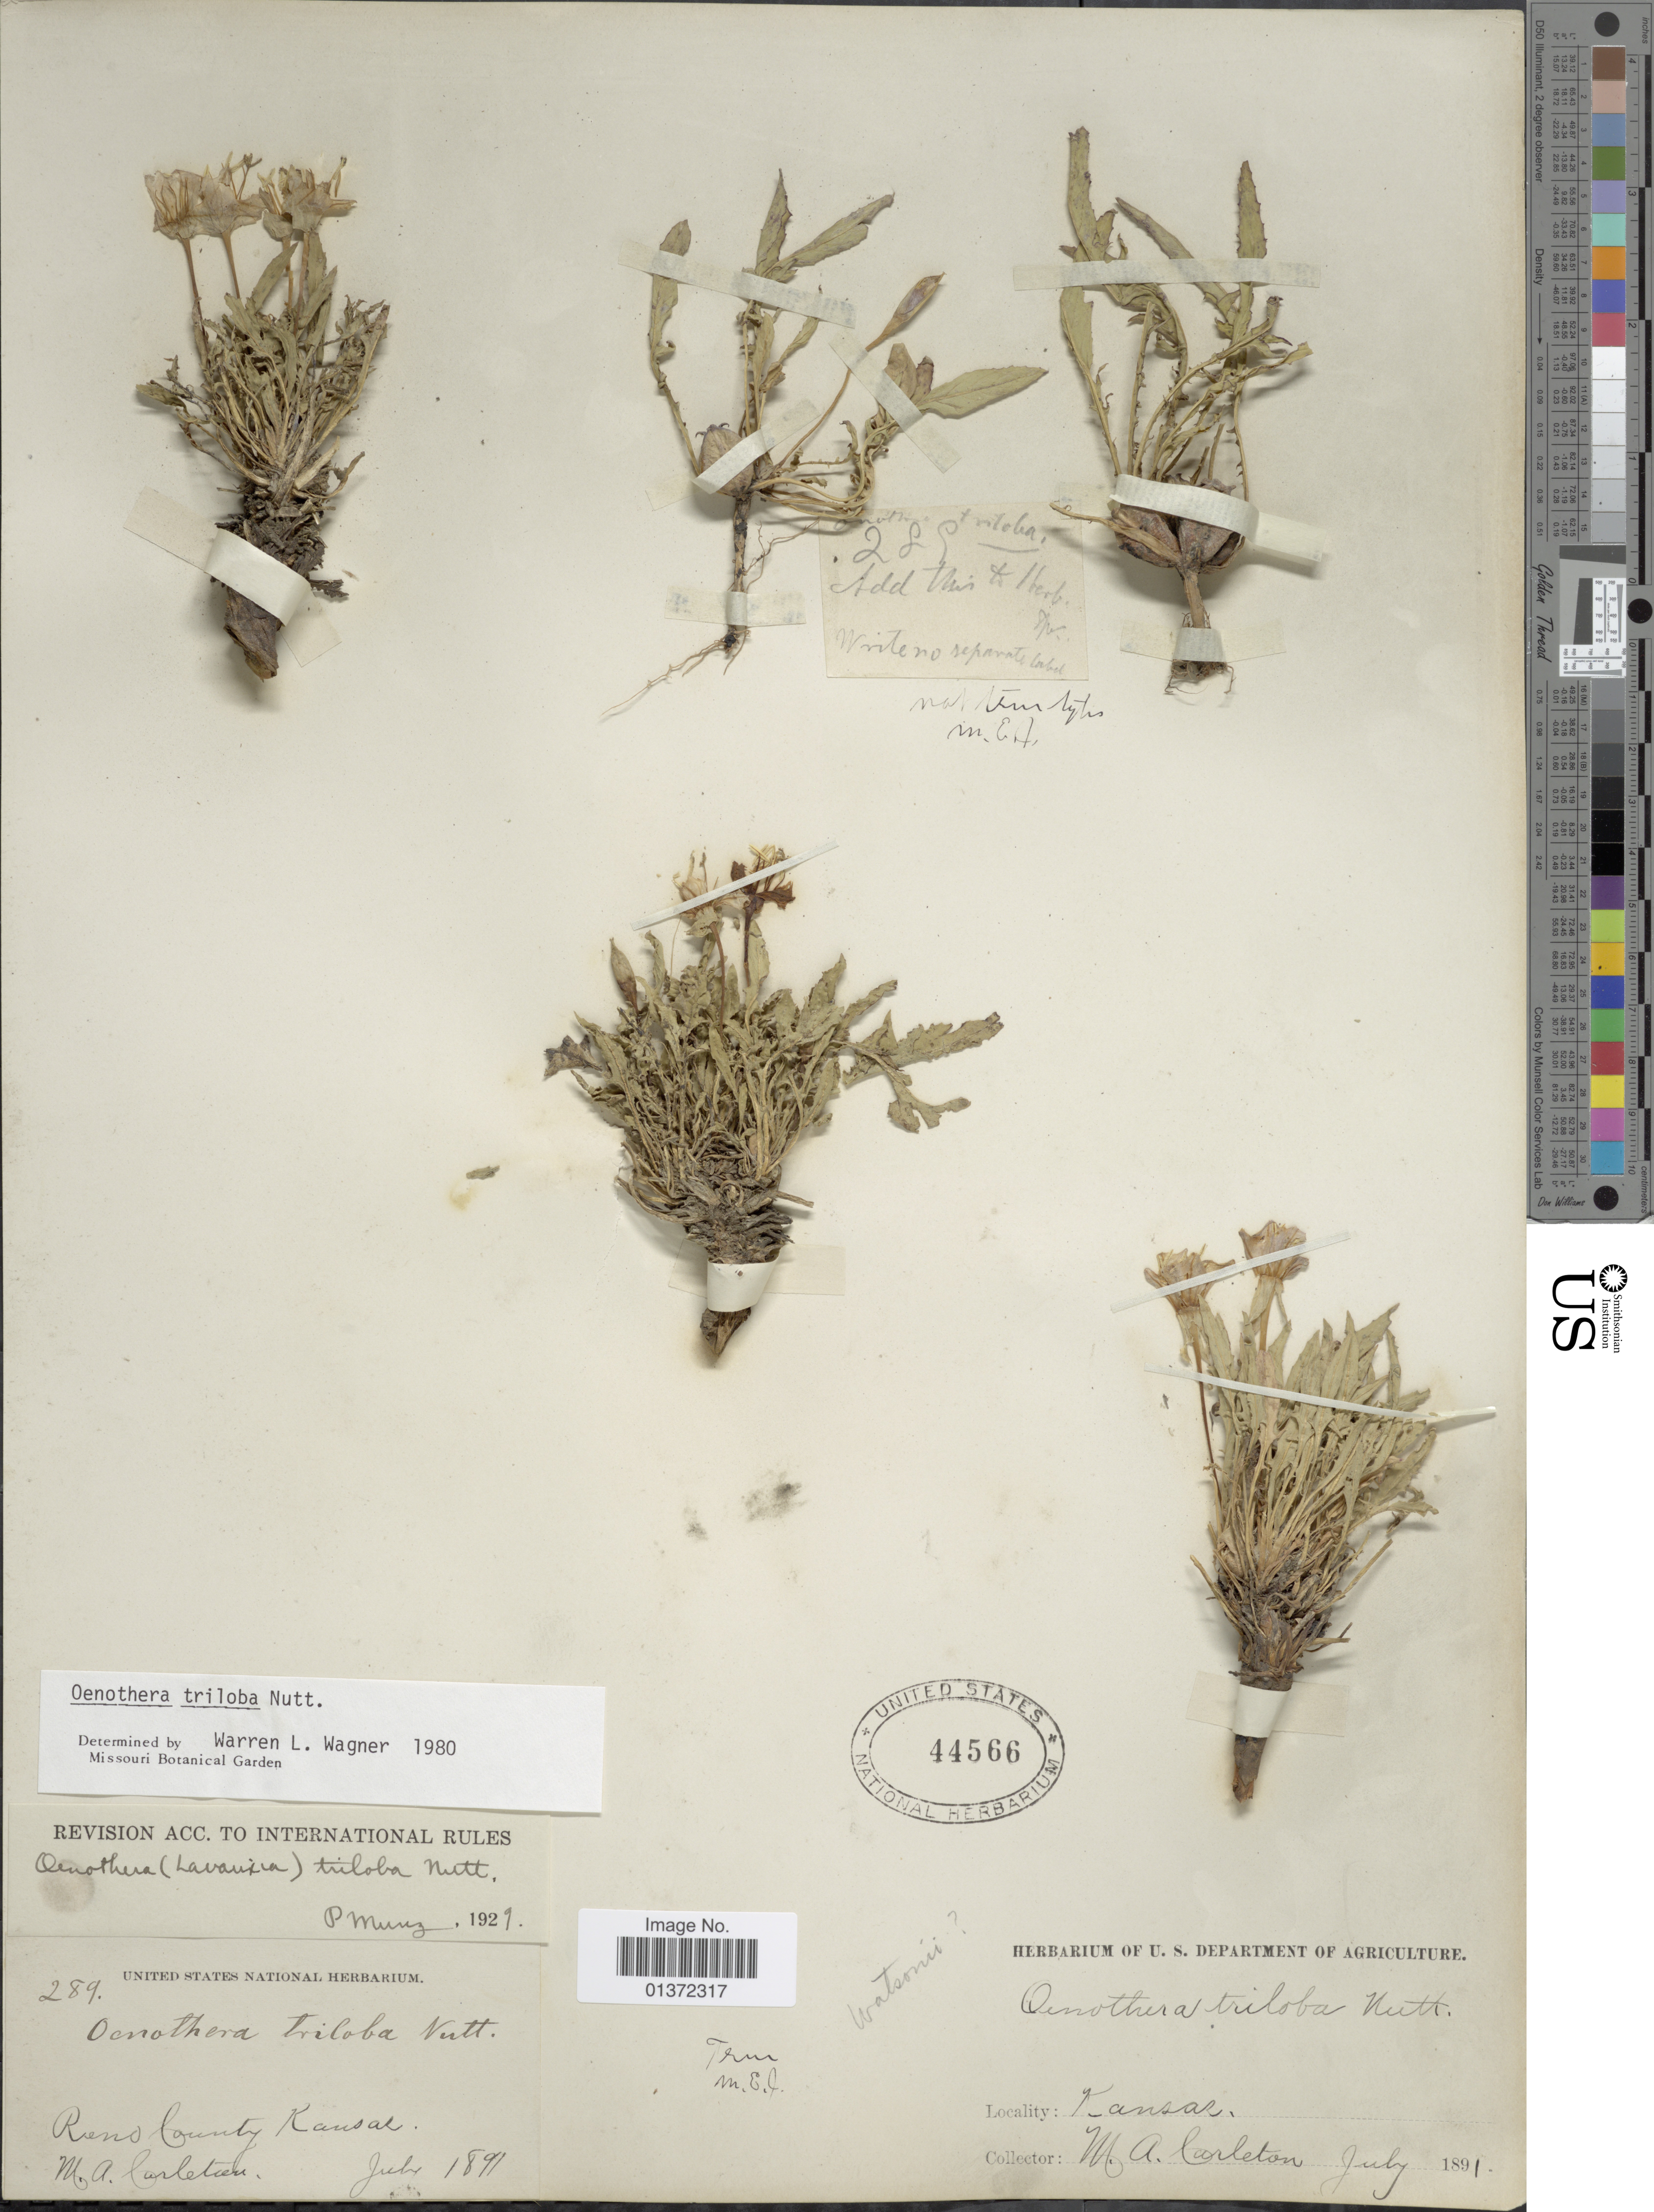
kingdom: Plantae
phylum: Tracheophyta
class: Magnoliopsida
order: Myrtales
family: Onagraceae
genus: Oenothera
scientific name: Oenothera triloba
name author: Nutt.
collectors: M. A. Carleton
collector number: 289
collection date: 1891-07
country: United States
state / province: Kansas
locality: Reno County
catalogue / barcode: US 44566